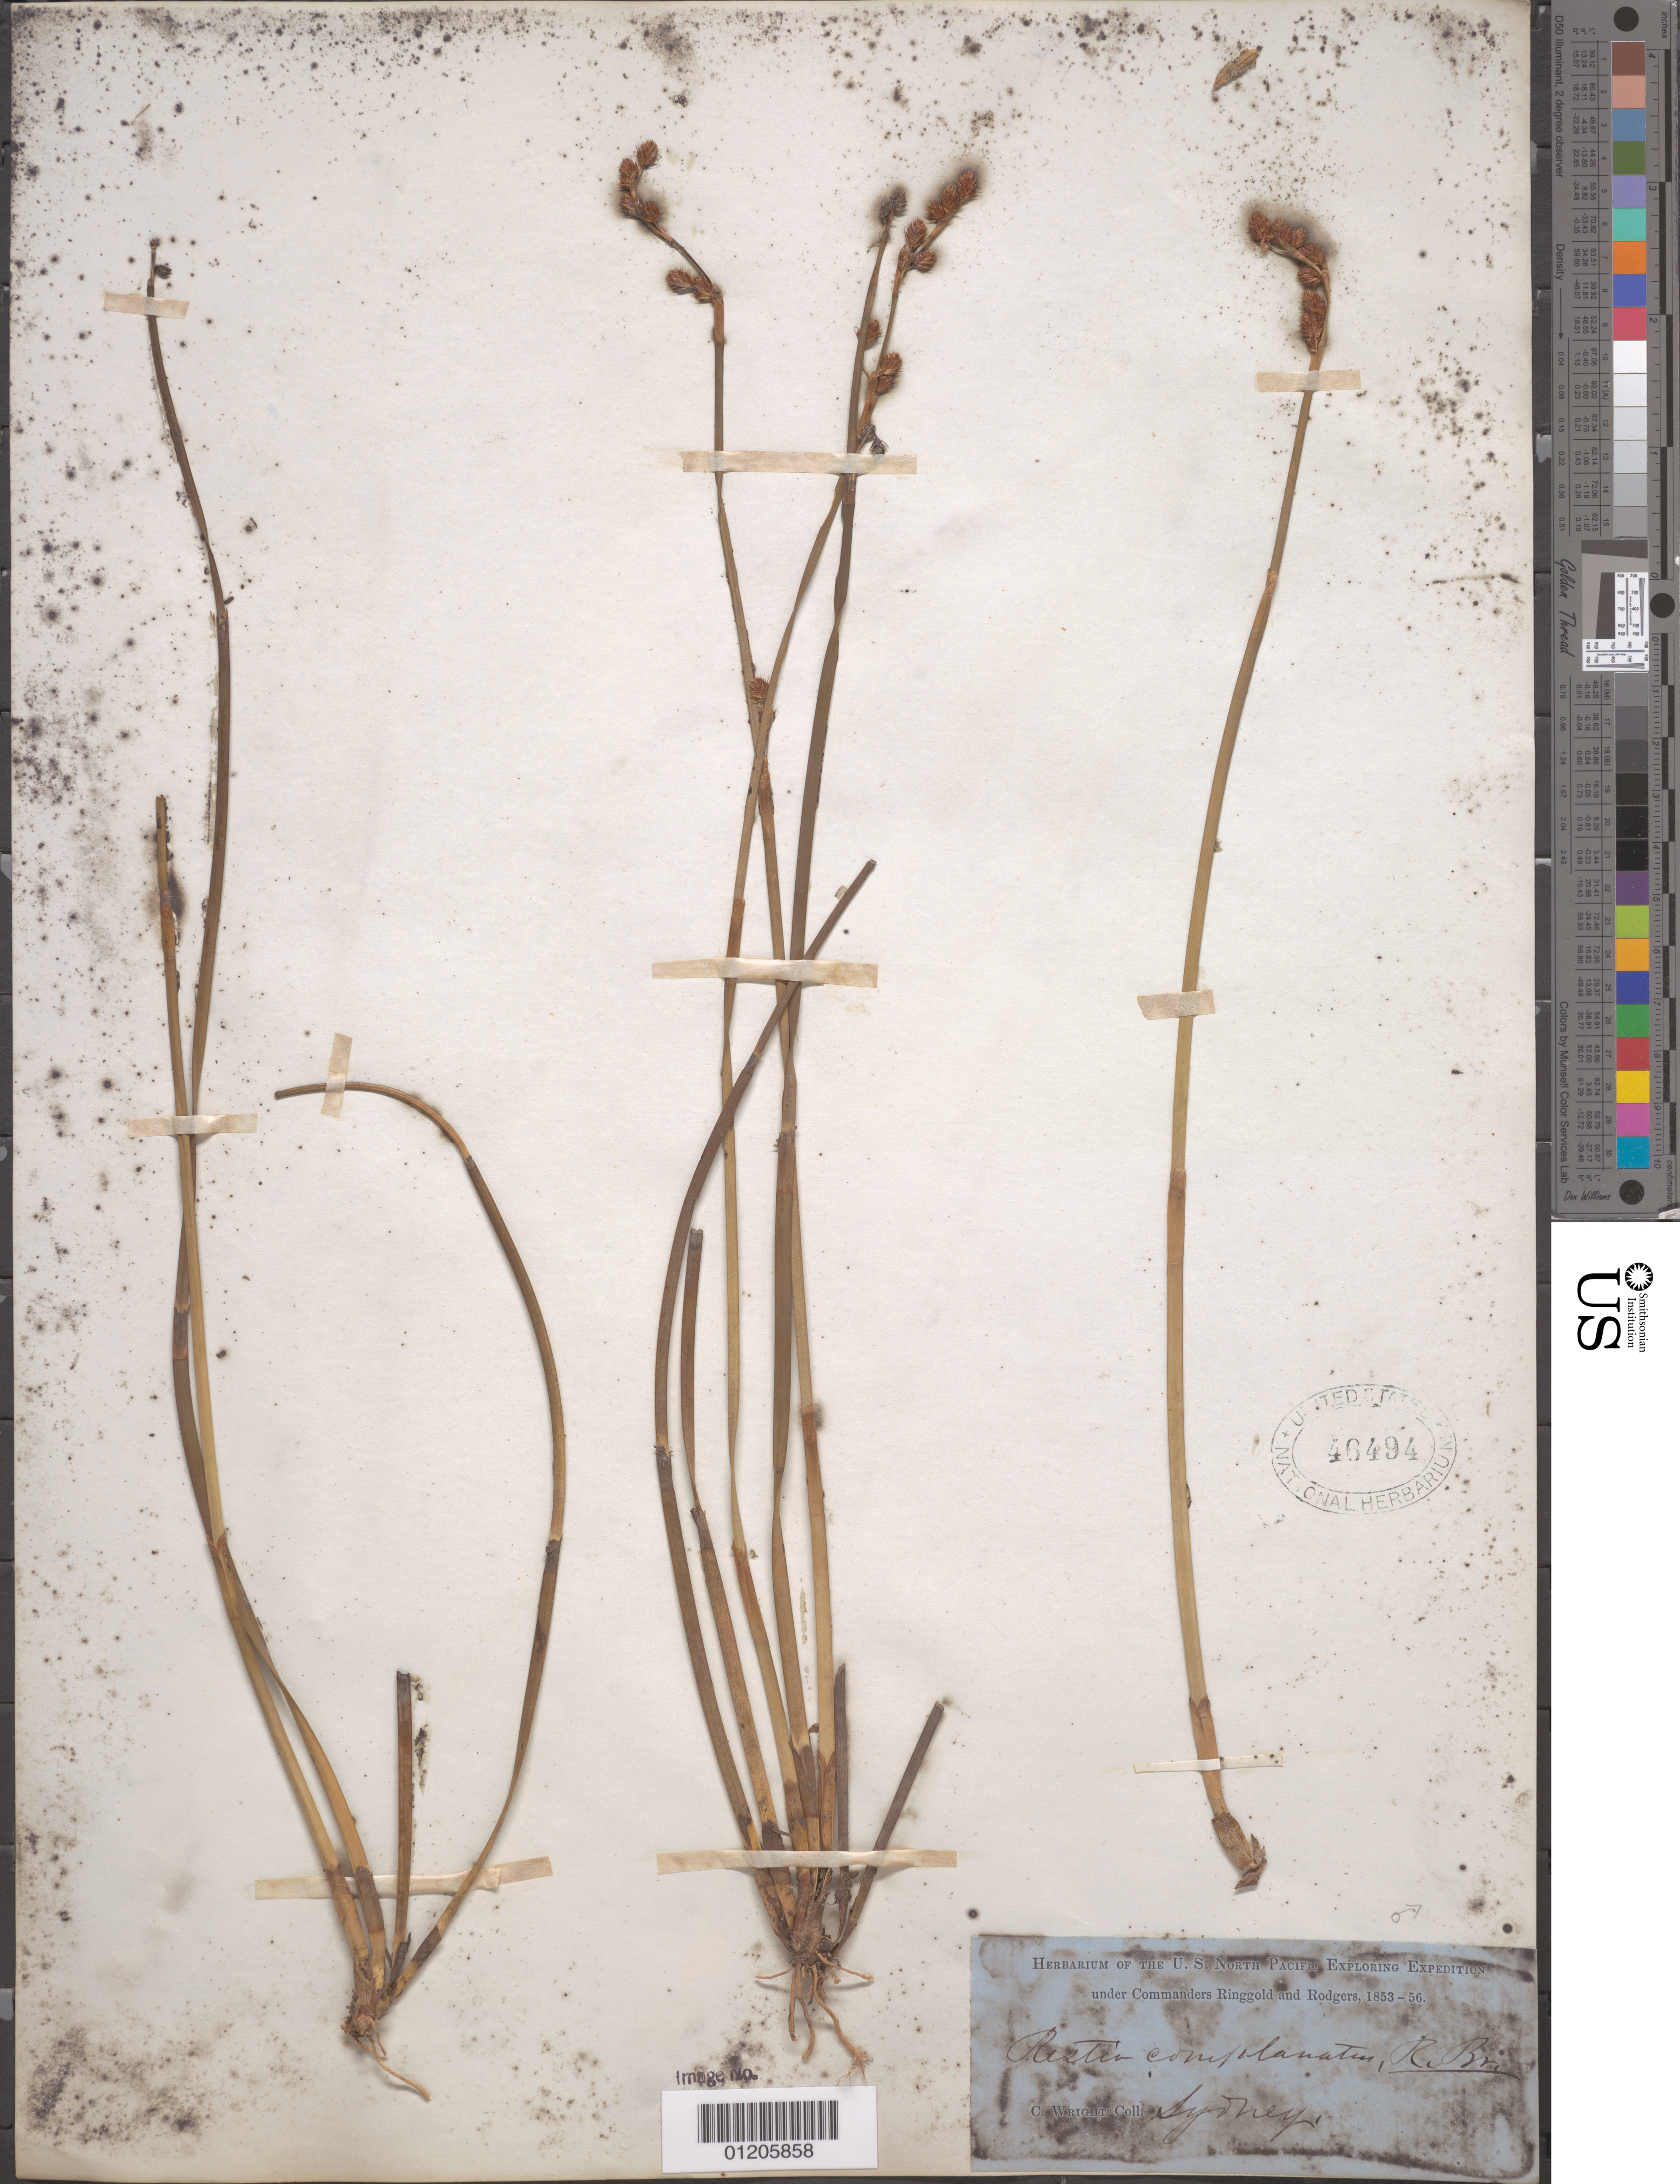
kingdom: Plantae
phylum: Tracheophyta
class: Liliopsida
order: Poales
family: Restionaceae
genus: Eurychorda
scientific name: Eurychorda complanata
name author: (R. Br.) B.G. Briggs & L.A.S. Johnson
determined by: Strong, M. T., (US), Smithsonian Institution - National Museum of Natural History (UNITED STATES)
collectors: C. Wright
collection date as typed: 1853 to -- -- 1856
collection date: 1853/1856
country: Australia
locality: Sydney.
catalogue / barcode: US 46494